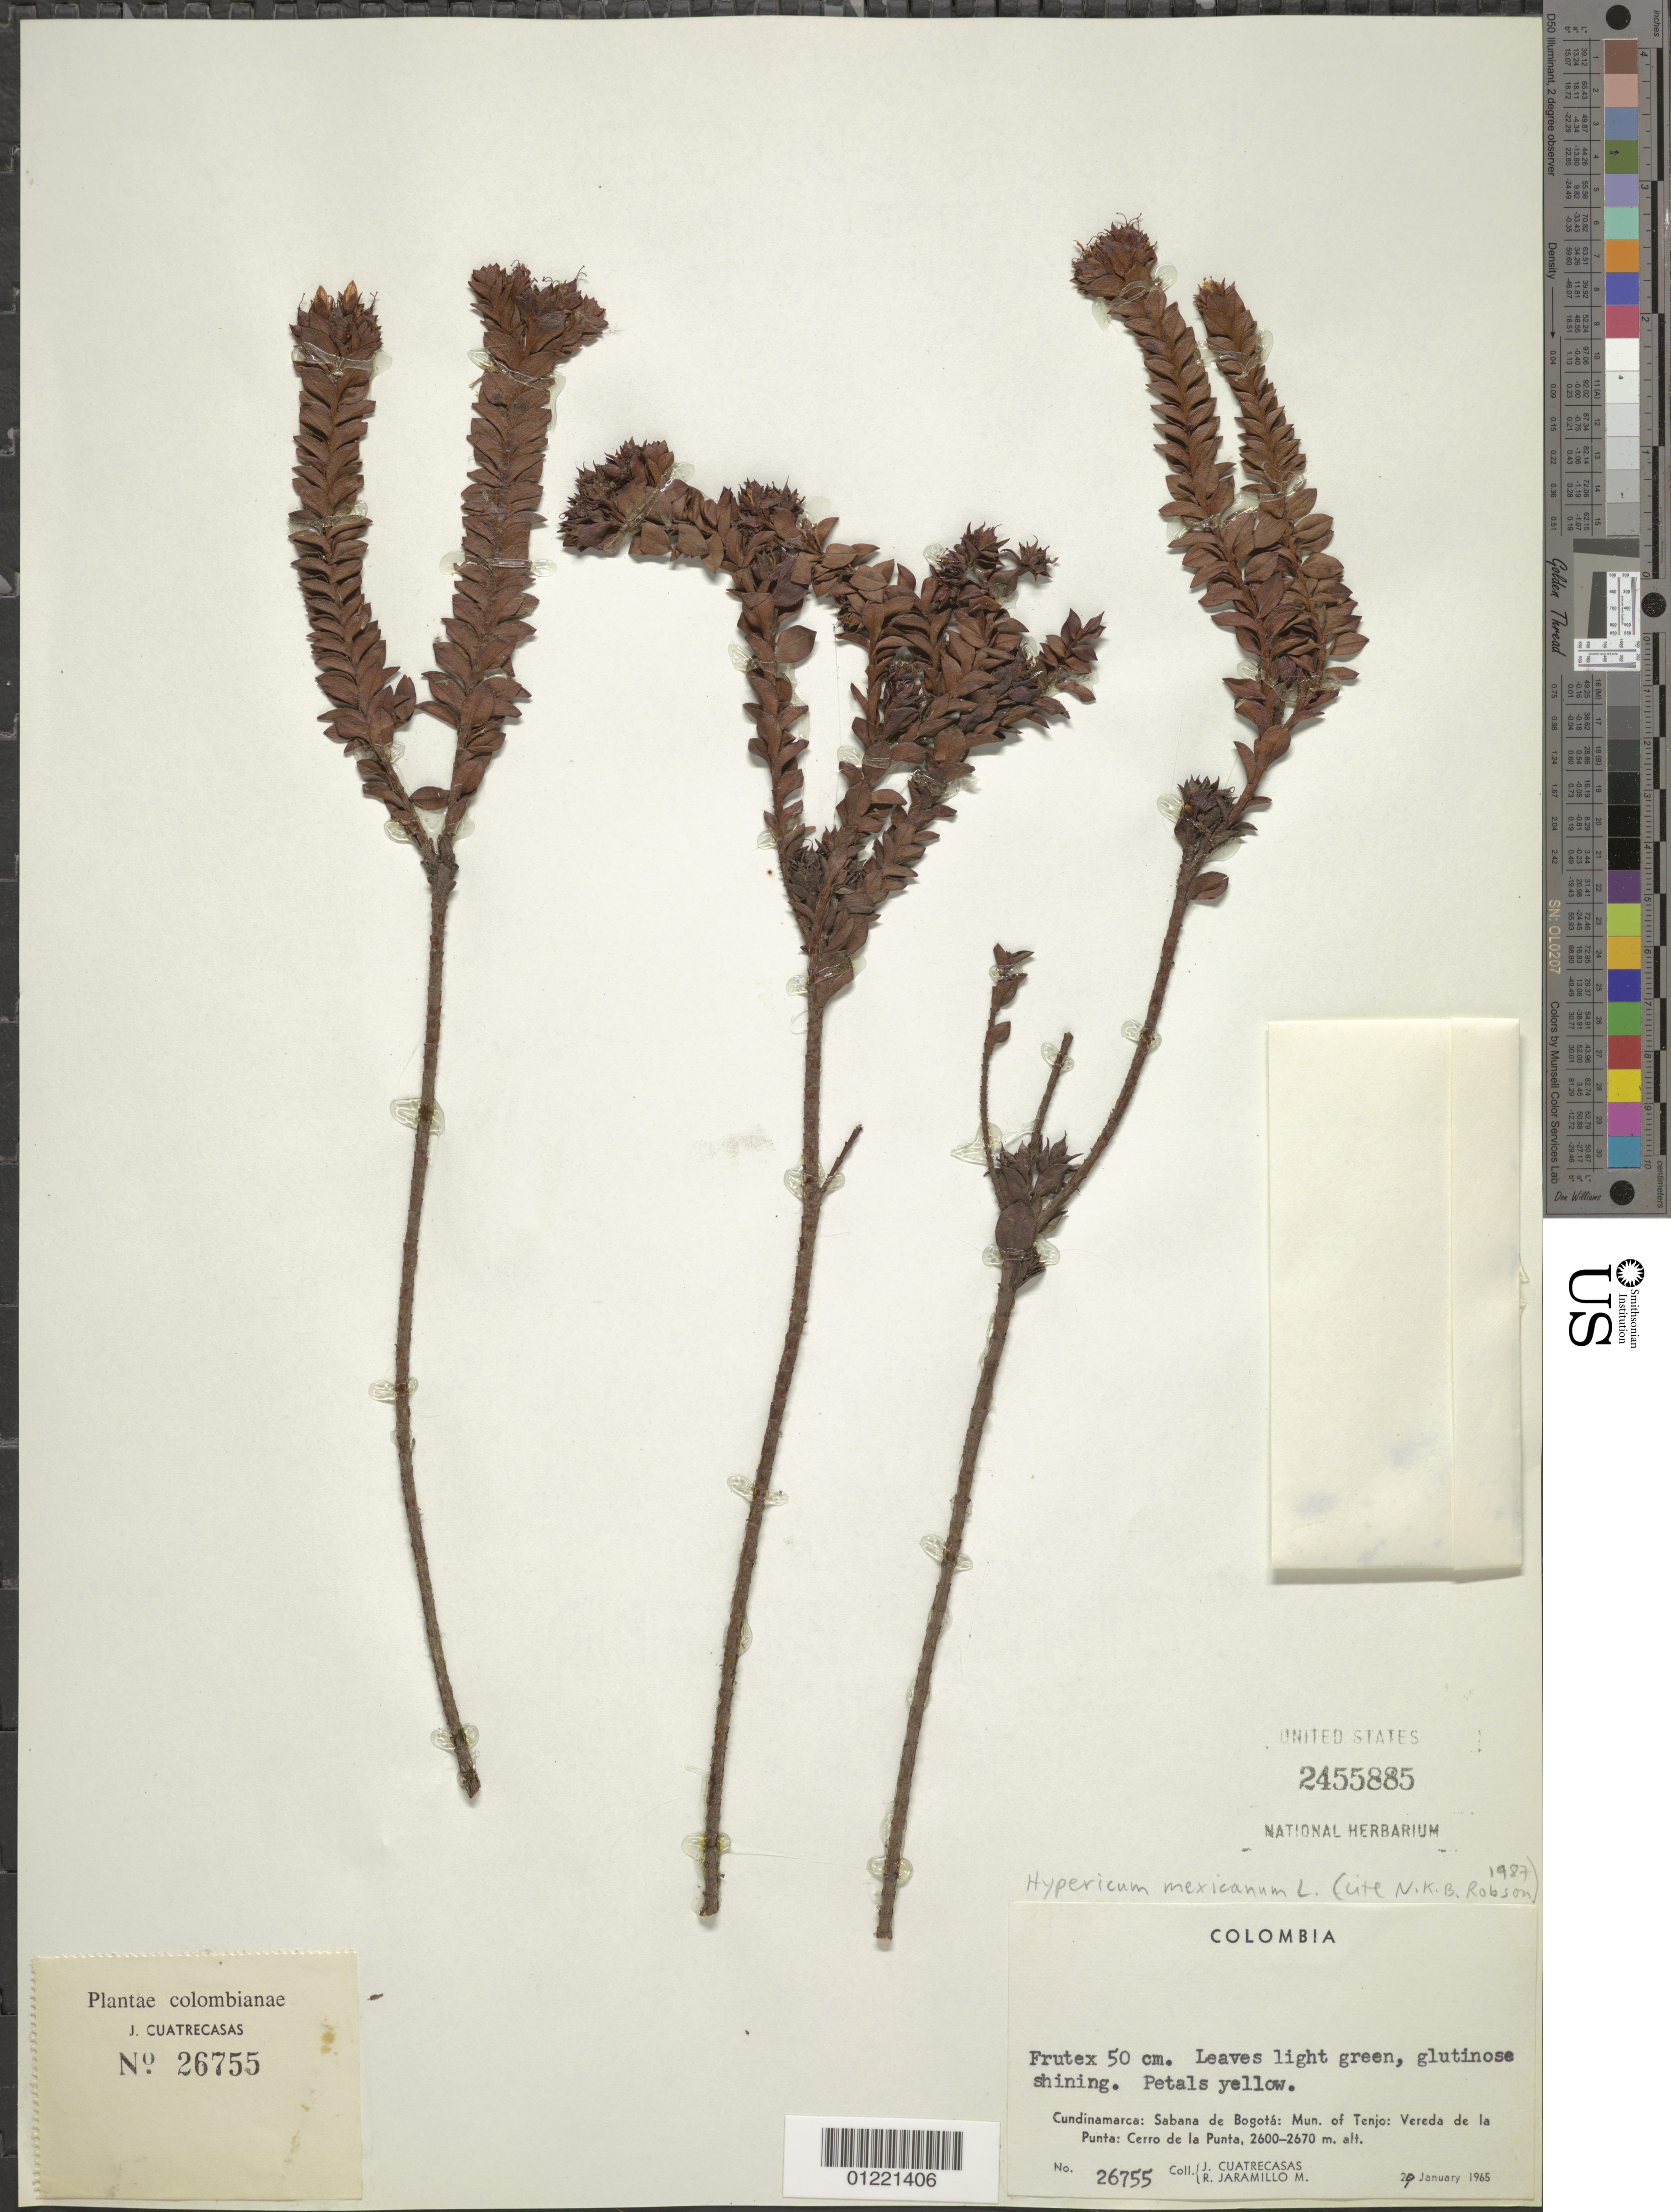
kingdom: Plantae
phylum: Tracheophyta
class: Magnoliopsida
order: Malpighiales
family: Hypericaceae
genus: Hypericum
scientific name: Hypericum mexicanum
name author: L.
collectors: J. Cuatrecasas & R. Jaramillo M.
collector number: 26755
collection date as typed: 29 Jan 1965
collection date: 1965-01-29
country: Colombia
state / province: Cundinamarca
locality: Sabana de Bogotá, Mun. of Tenjo, vereda de la Punta, Cerro de la Punta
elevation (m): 2600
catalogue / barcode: US 2455885